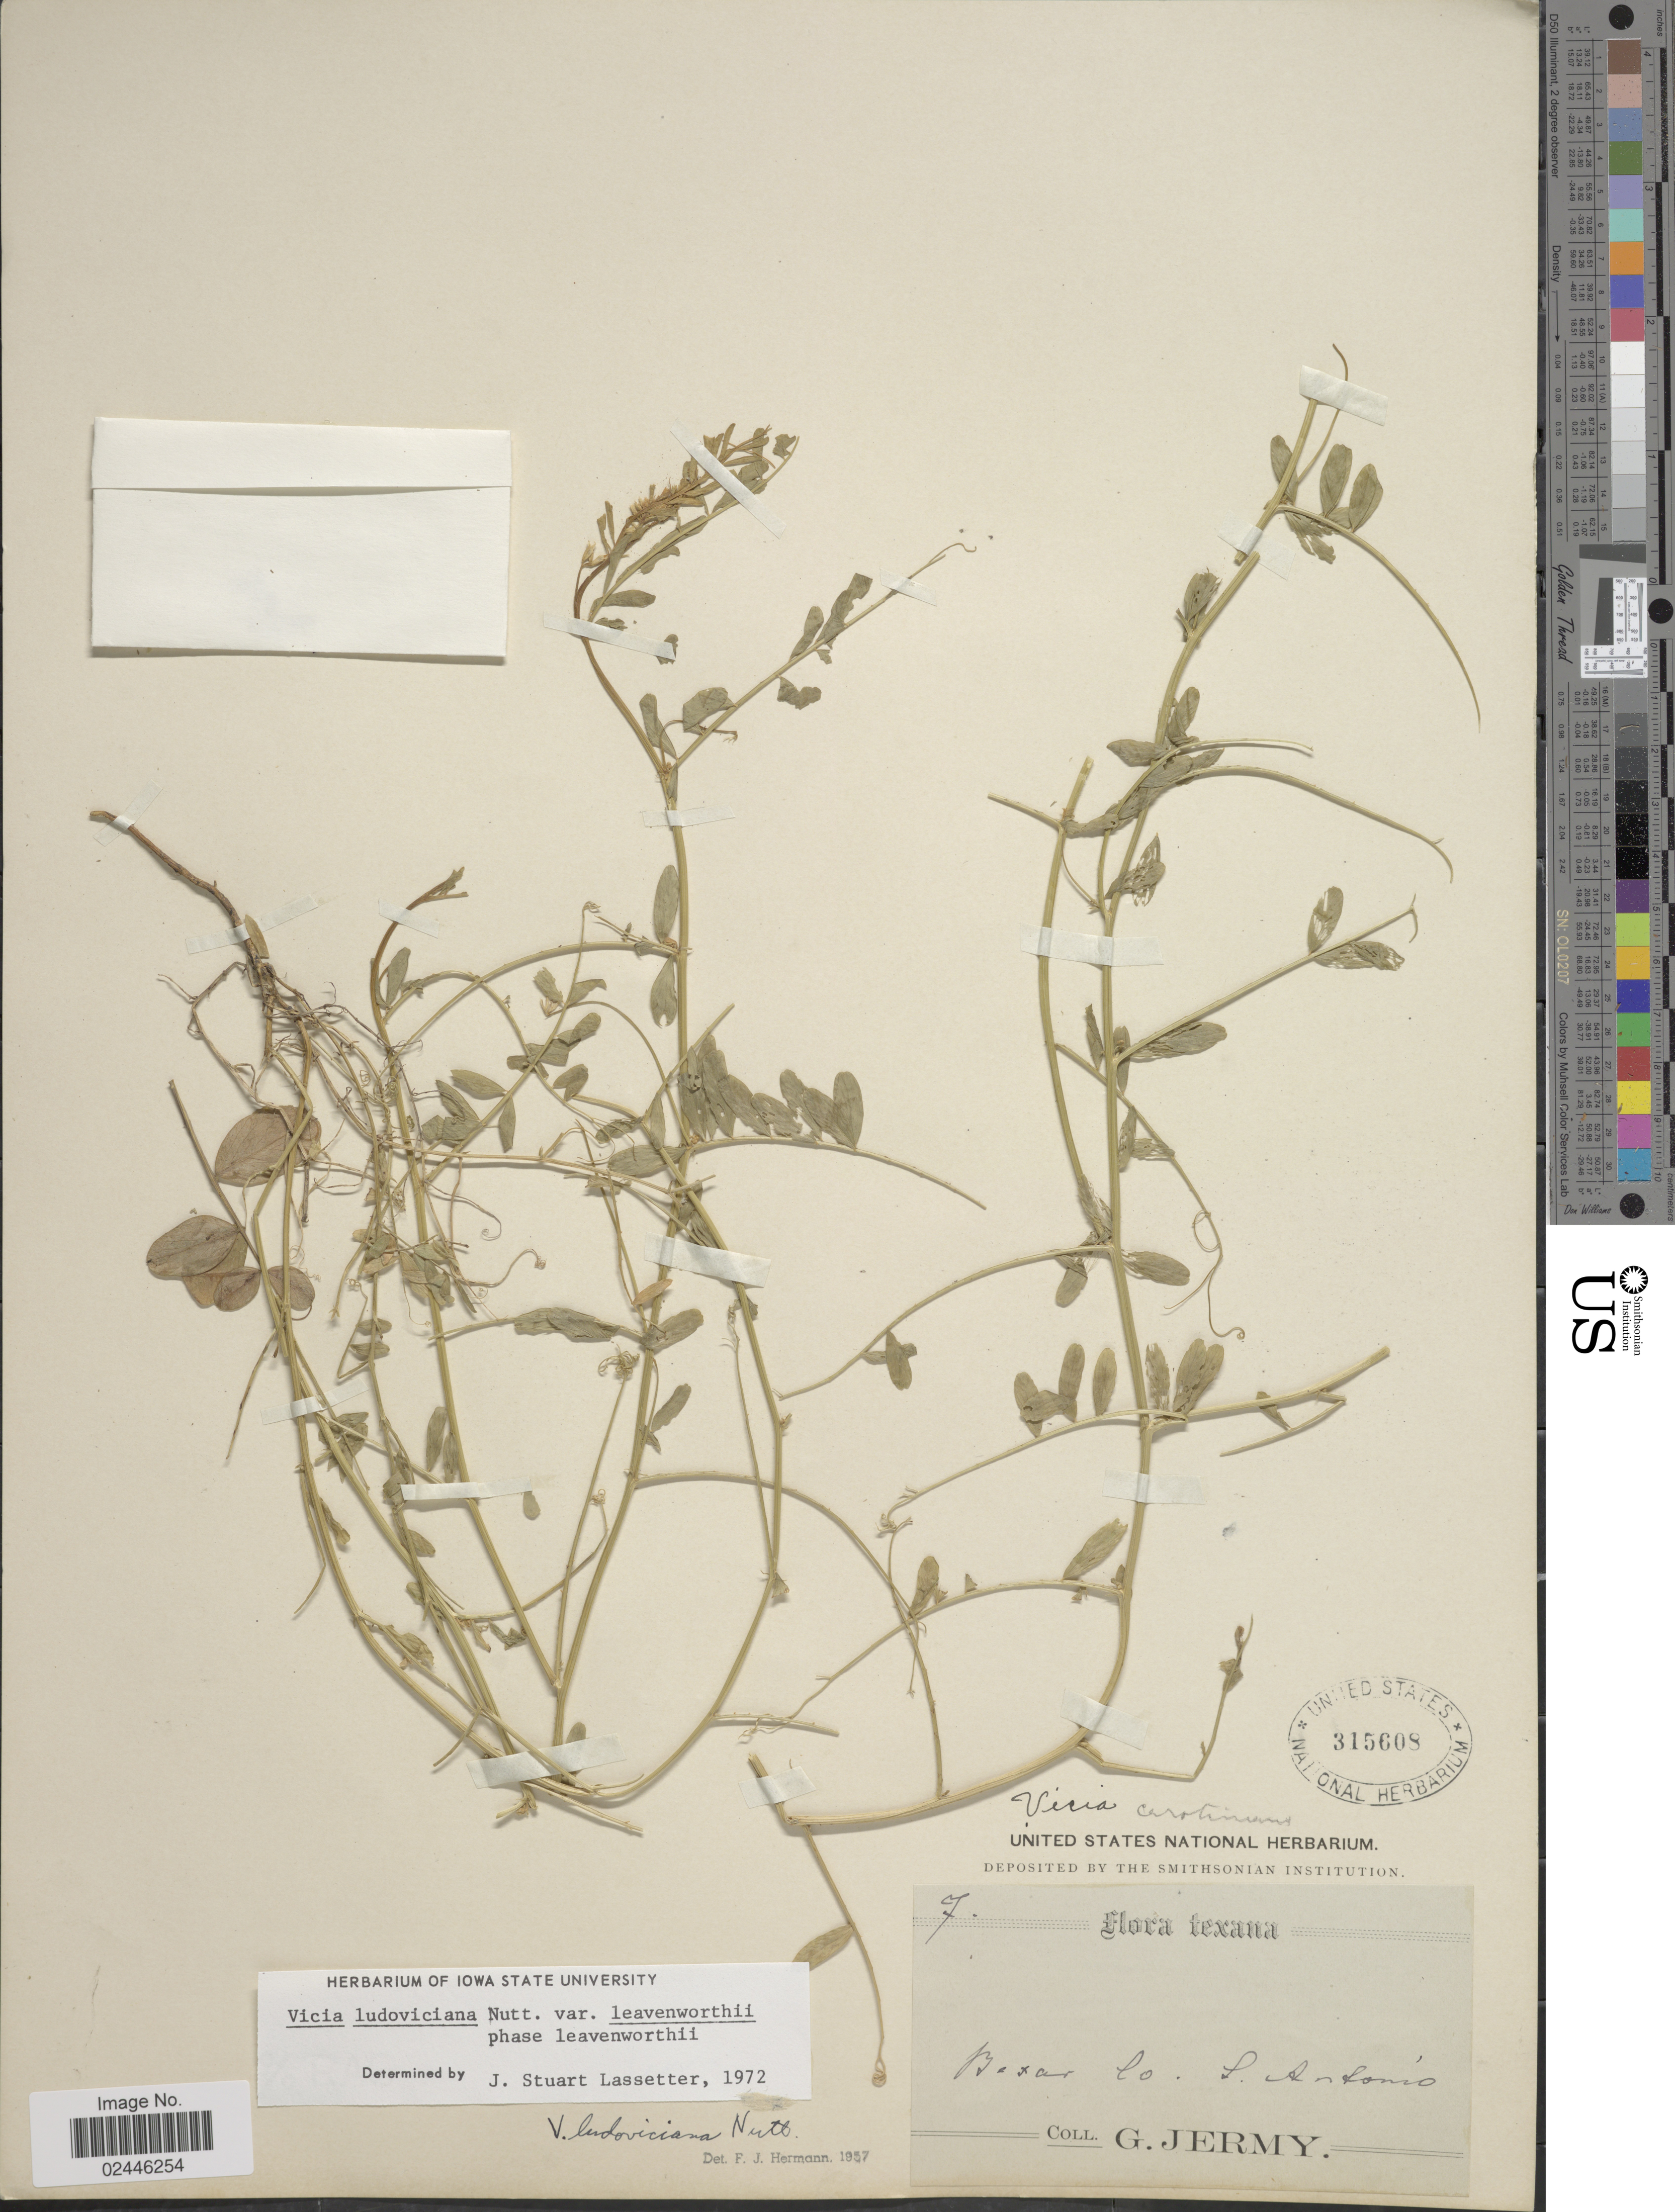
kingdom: Plantae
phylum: Tracheophyta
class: Magnoliopsida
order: Fabales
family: Fabaceae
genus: Vicia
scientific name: Vicia ludoviciana var. leavenworthii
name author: (Torr. & A. Gray) Broich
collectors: G. Jermy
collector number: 7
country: United States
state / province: Texas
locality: Bexar Co. S. Antonio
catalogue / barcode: US 315608